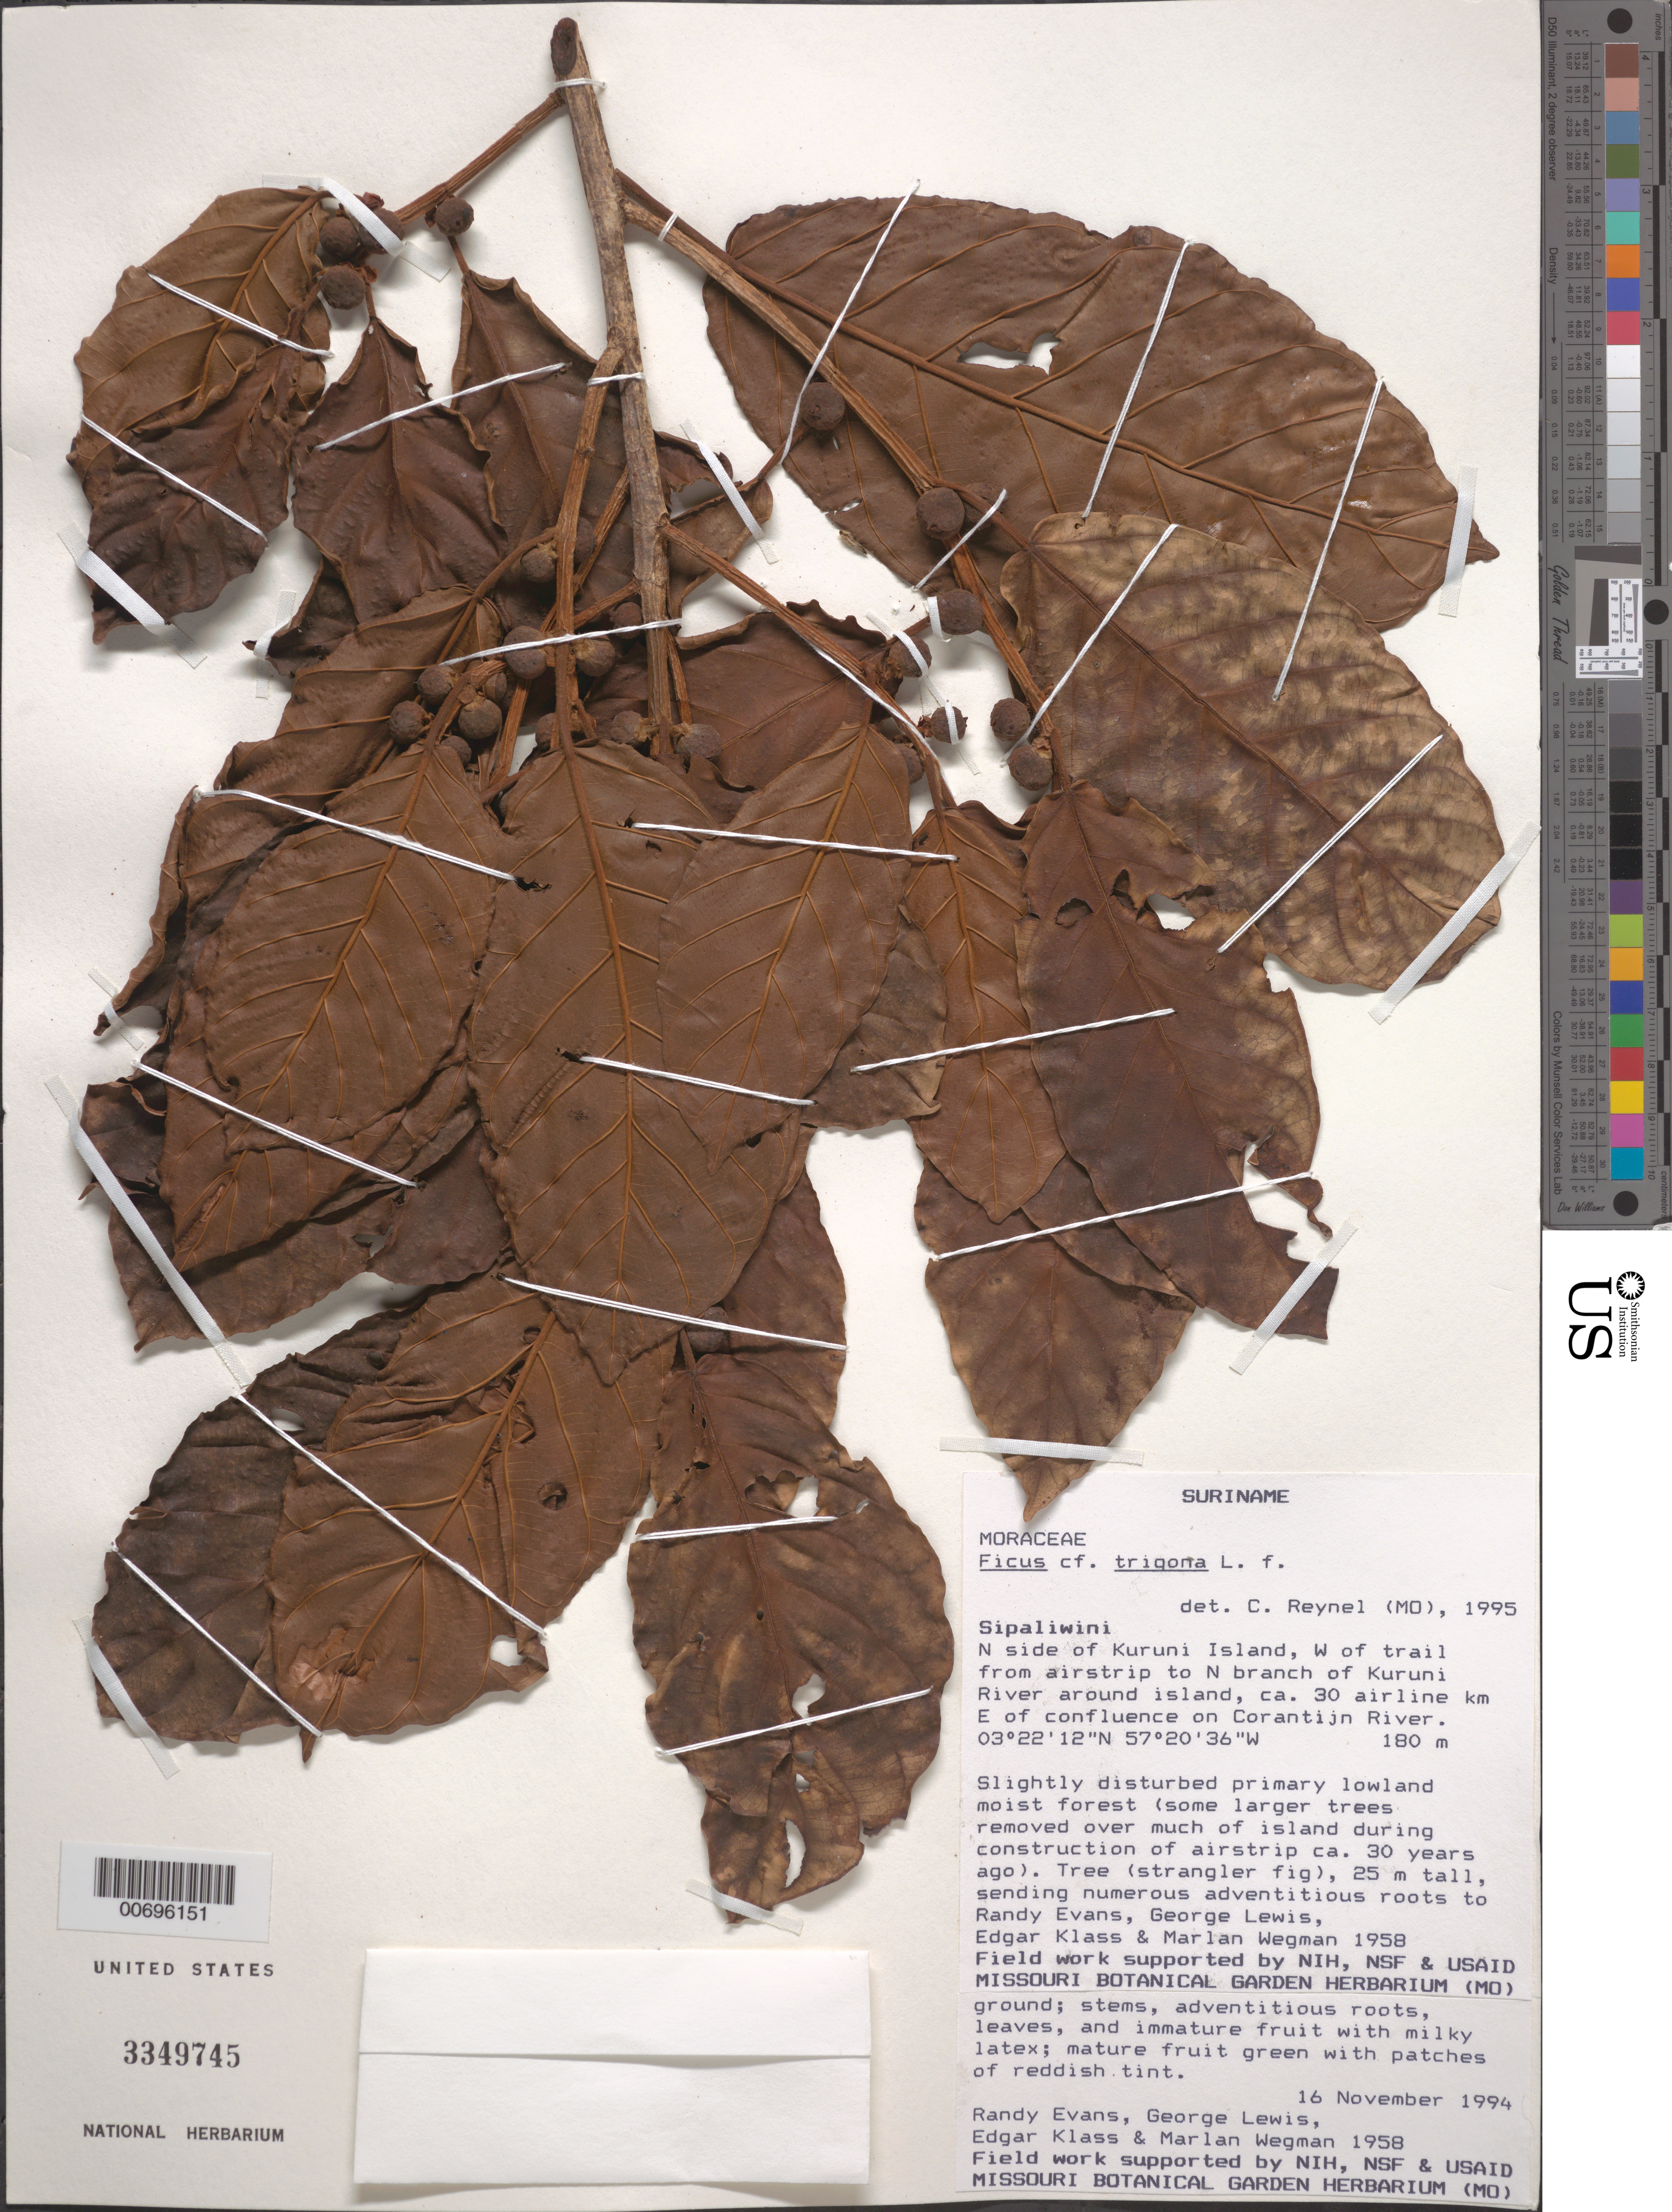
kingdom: Plantae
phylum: Tracheophyta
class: Magnoliopsida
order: Rosales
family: Moraceae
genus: Ficus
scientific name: Ficus trigona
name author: L. f.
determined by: Reynel, Carlos A., (MO), Missouri Botanical Garden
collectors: R. Evans, G. Lewis, E. Klass & M. Wegman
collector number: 1958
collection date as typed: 16-Nov-94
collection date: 1994-11-16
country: Suriname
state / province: Sipaliwini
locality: Kuruni Island, N side, W of trail from airstrip to N branch of Kuruni R., ca 30 airline km E of confluence on Corantijn R.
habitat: Slightly disturbed primary lowland moist forest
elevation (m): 180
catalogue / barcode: US 3349745